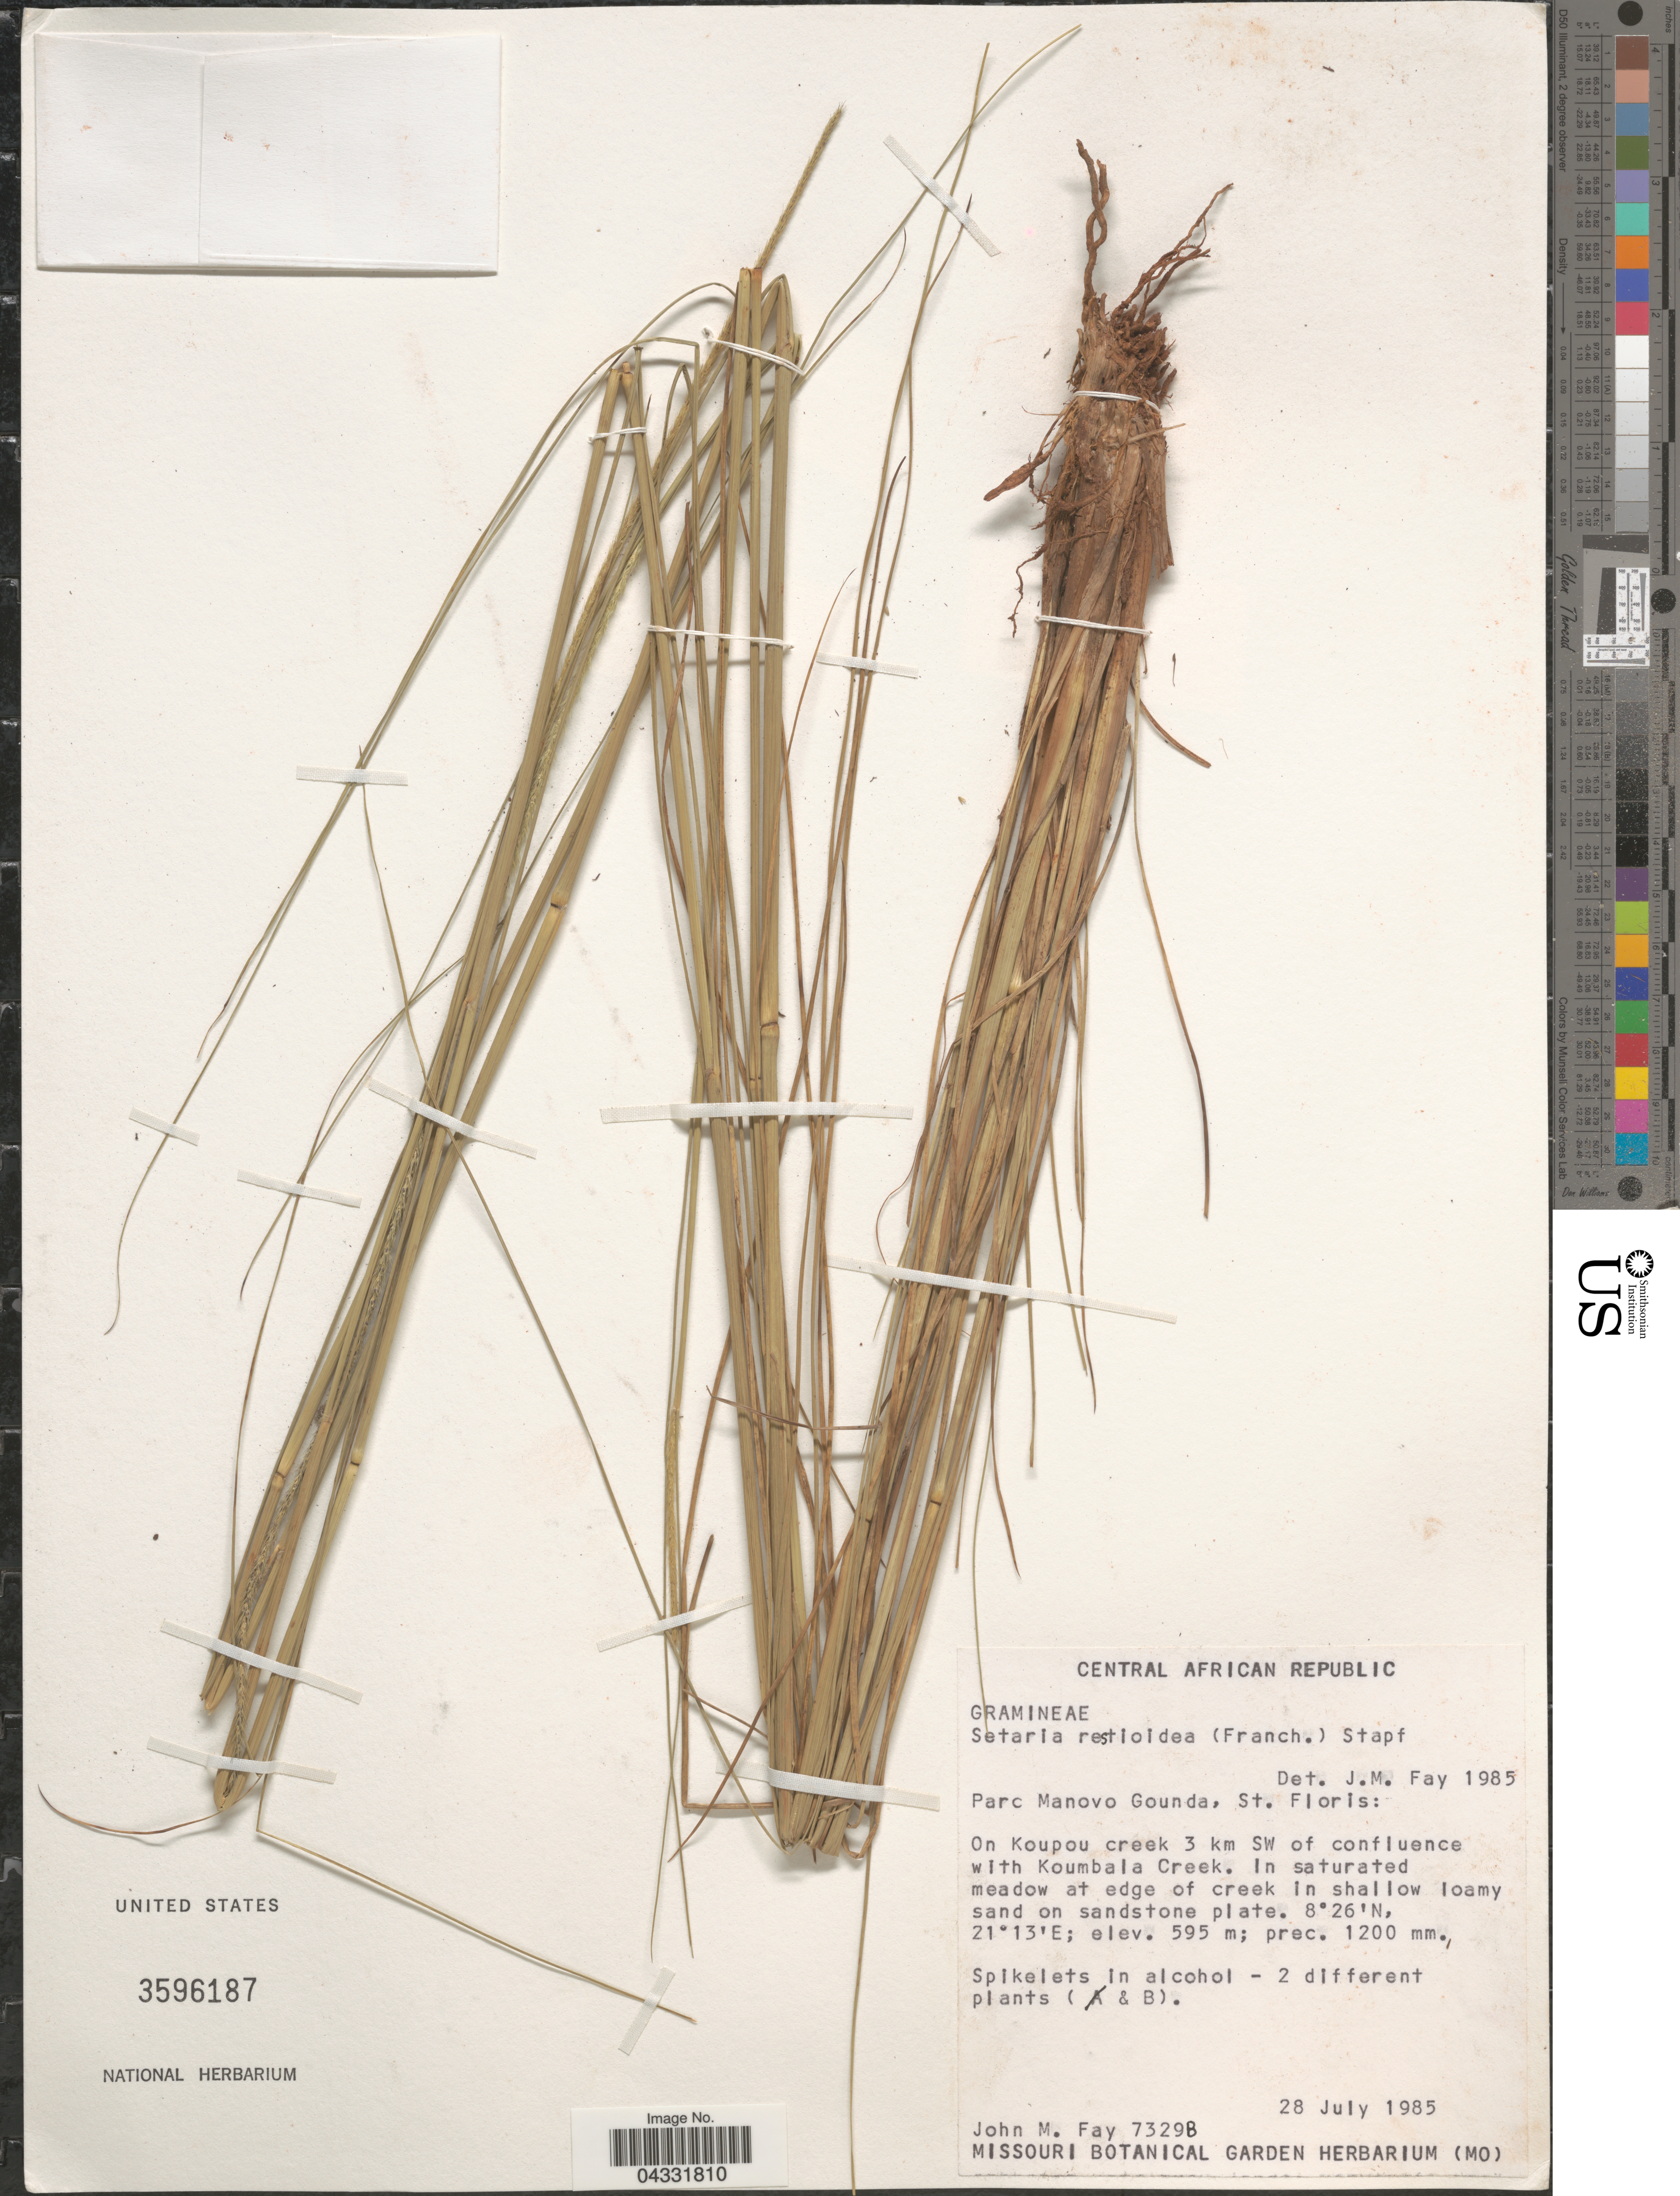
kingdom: Plantae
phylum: Tracheophyta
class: Liliopsida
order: Poales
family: Poaceae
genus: Setaria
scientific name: Setaria restioidea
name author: (Franch.) Stapf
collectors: J. M. Fay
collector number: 7329B*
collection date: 1985-07-28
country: Central African Republic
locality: Central African Republic. Parc Manovo Gounda, St. Floris: On Koupou creek 3 km SW of confluence with Koumbala Creek.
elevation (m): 595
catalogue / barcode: US 3596187